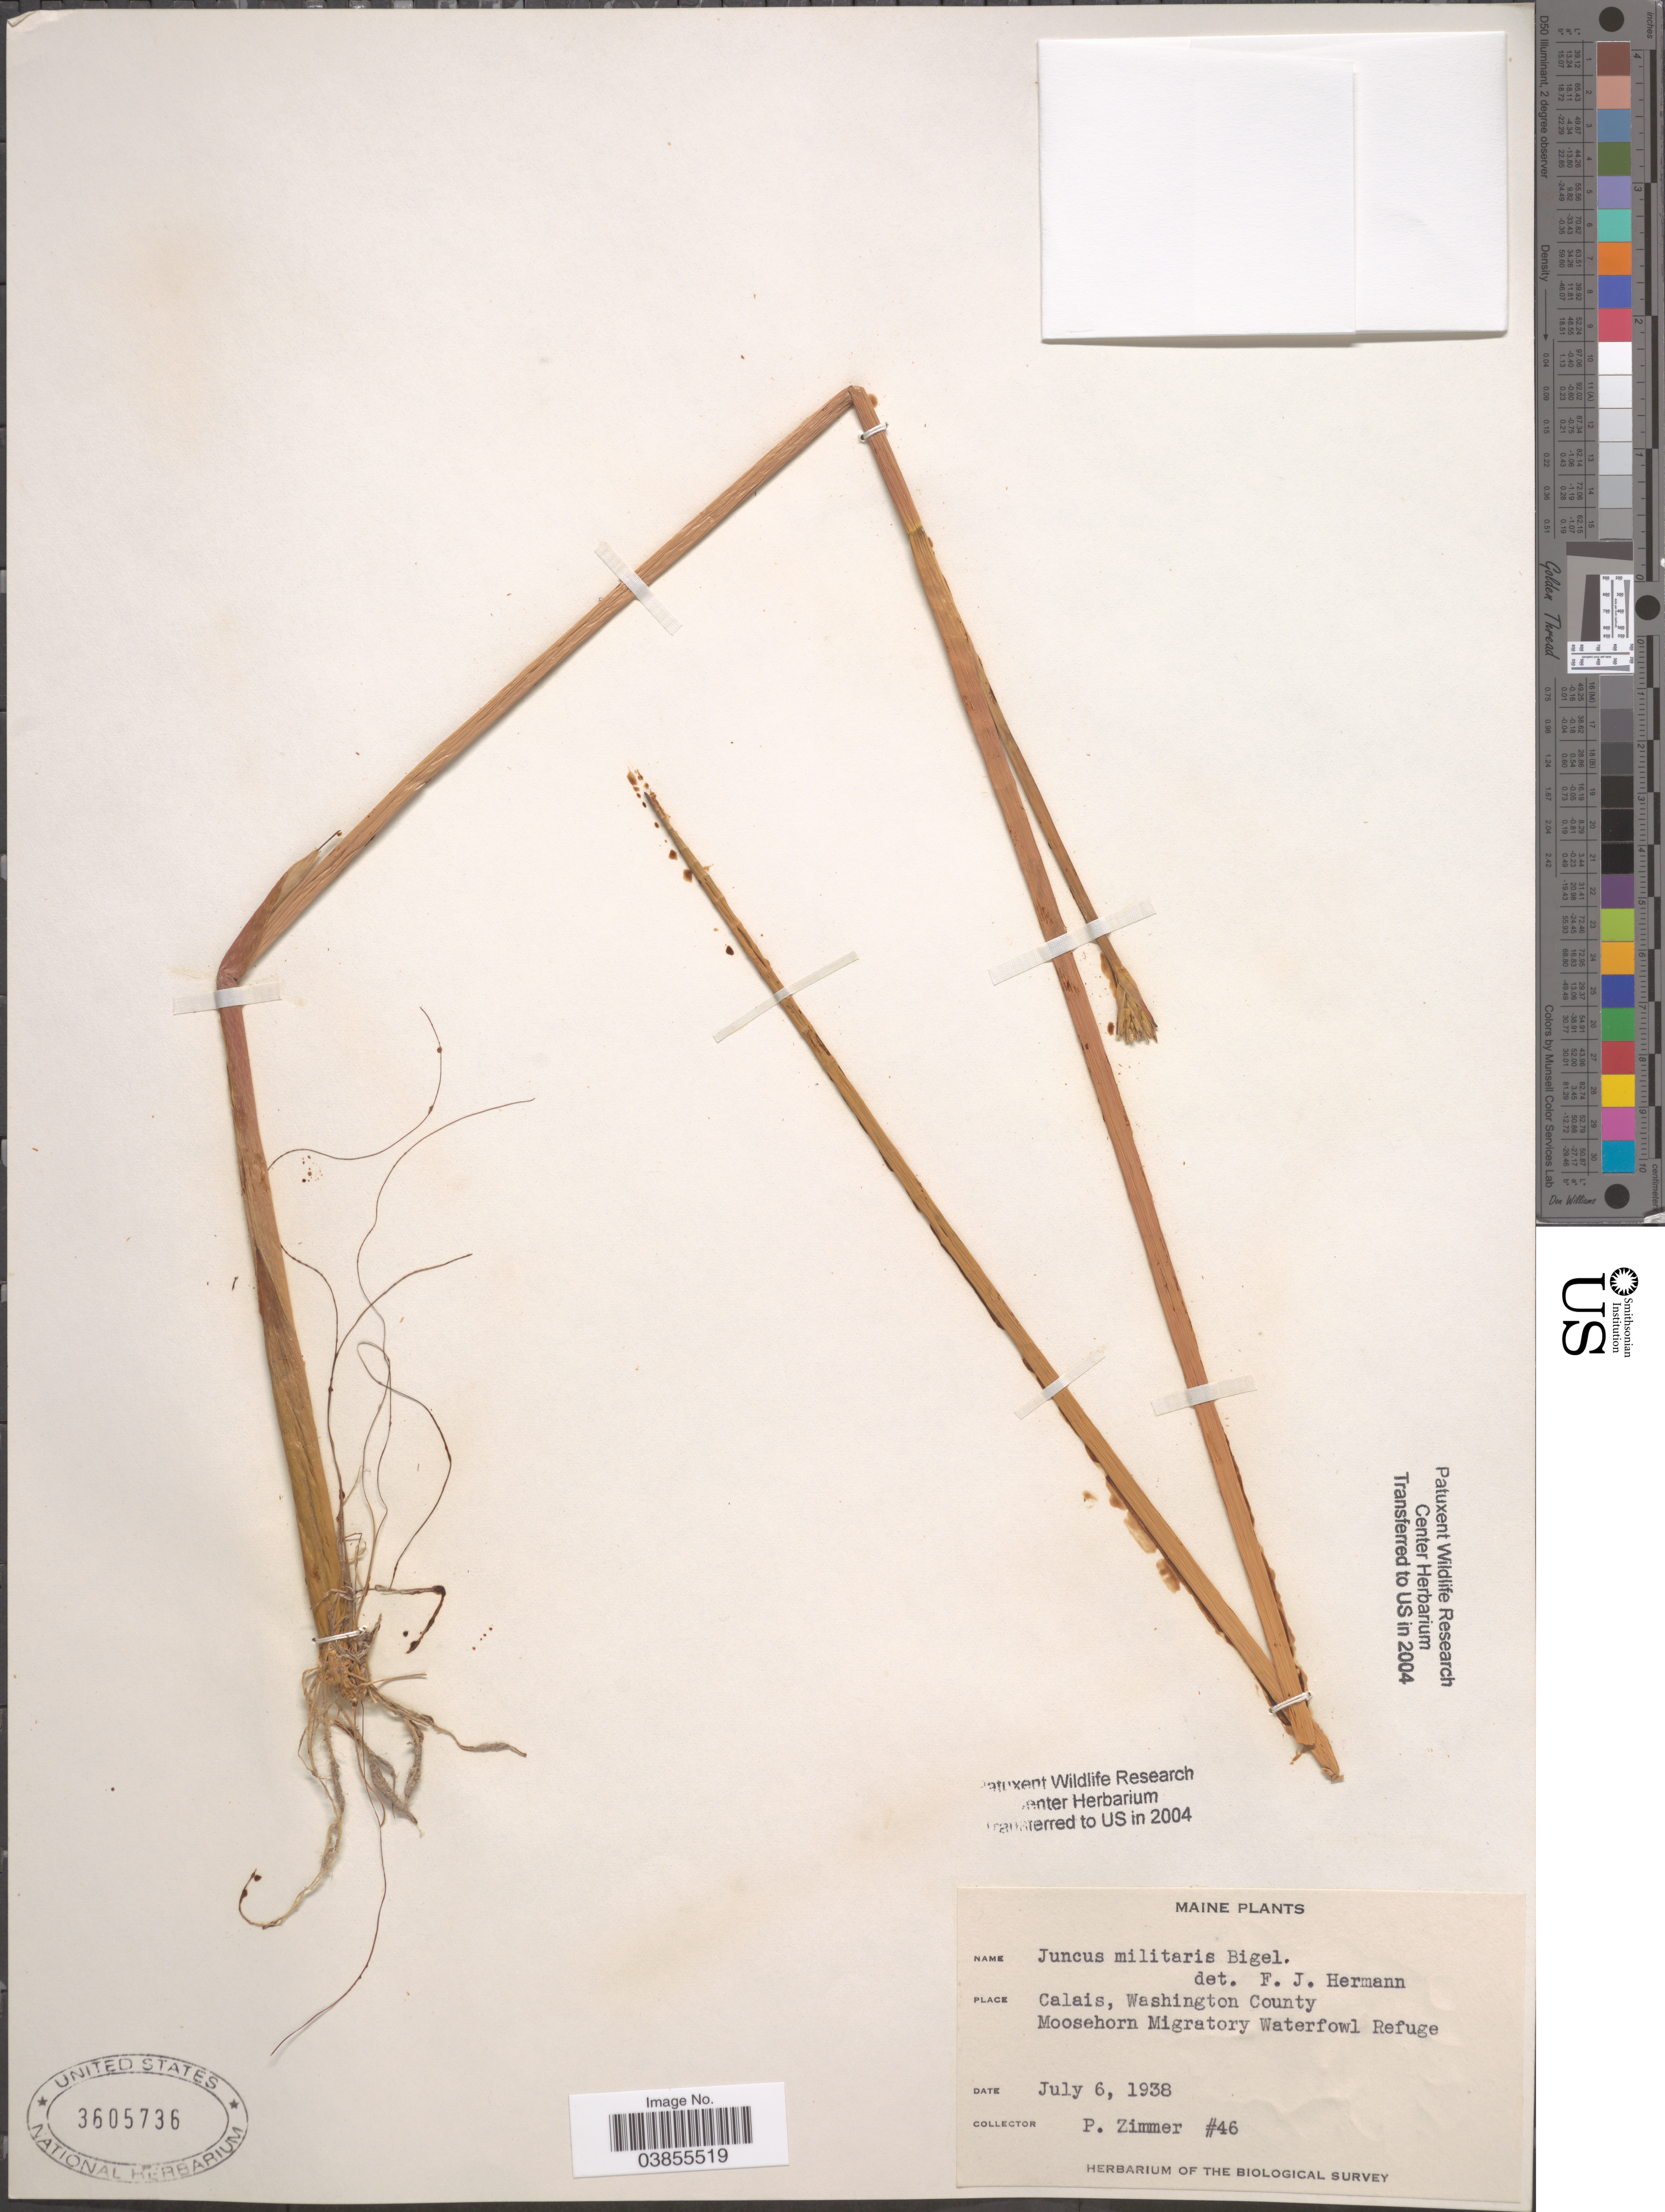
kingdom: Plantae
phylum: Tracheophyta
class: Liliopsida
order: Poales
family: Juncaceae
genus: Juncus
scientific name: Juncus militaris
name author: Bigelow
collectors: P. Zimmer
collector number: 46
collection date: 1938-07-06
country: United States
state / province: Maine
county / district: Washington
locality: Calais, Moosehorn Migratory Waterfowl Refuge.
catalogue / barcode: US 3605736